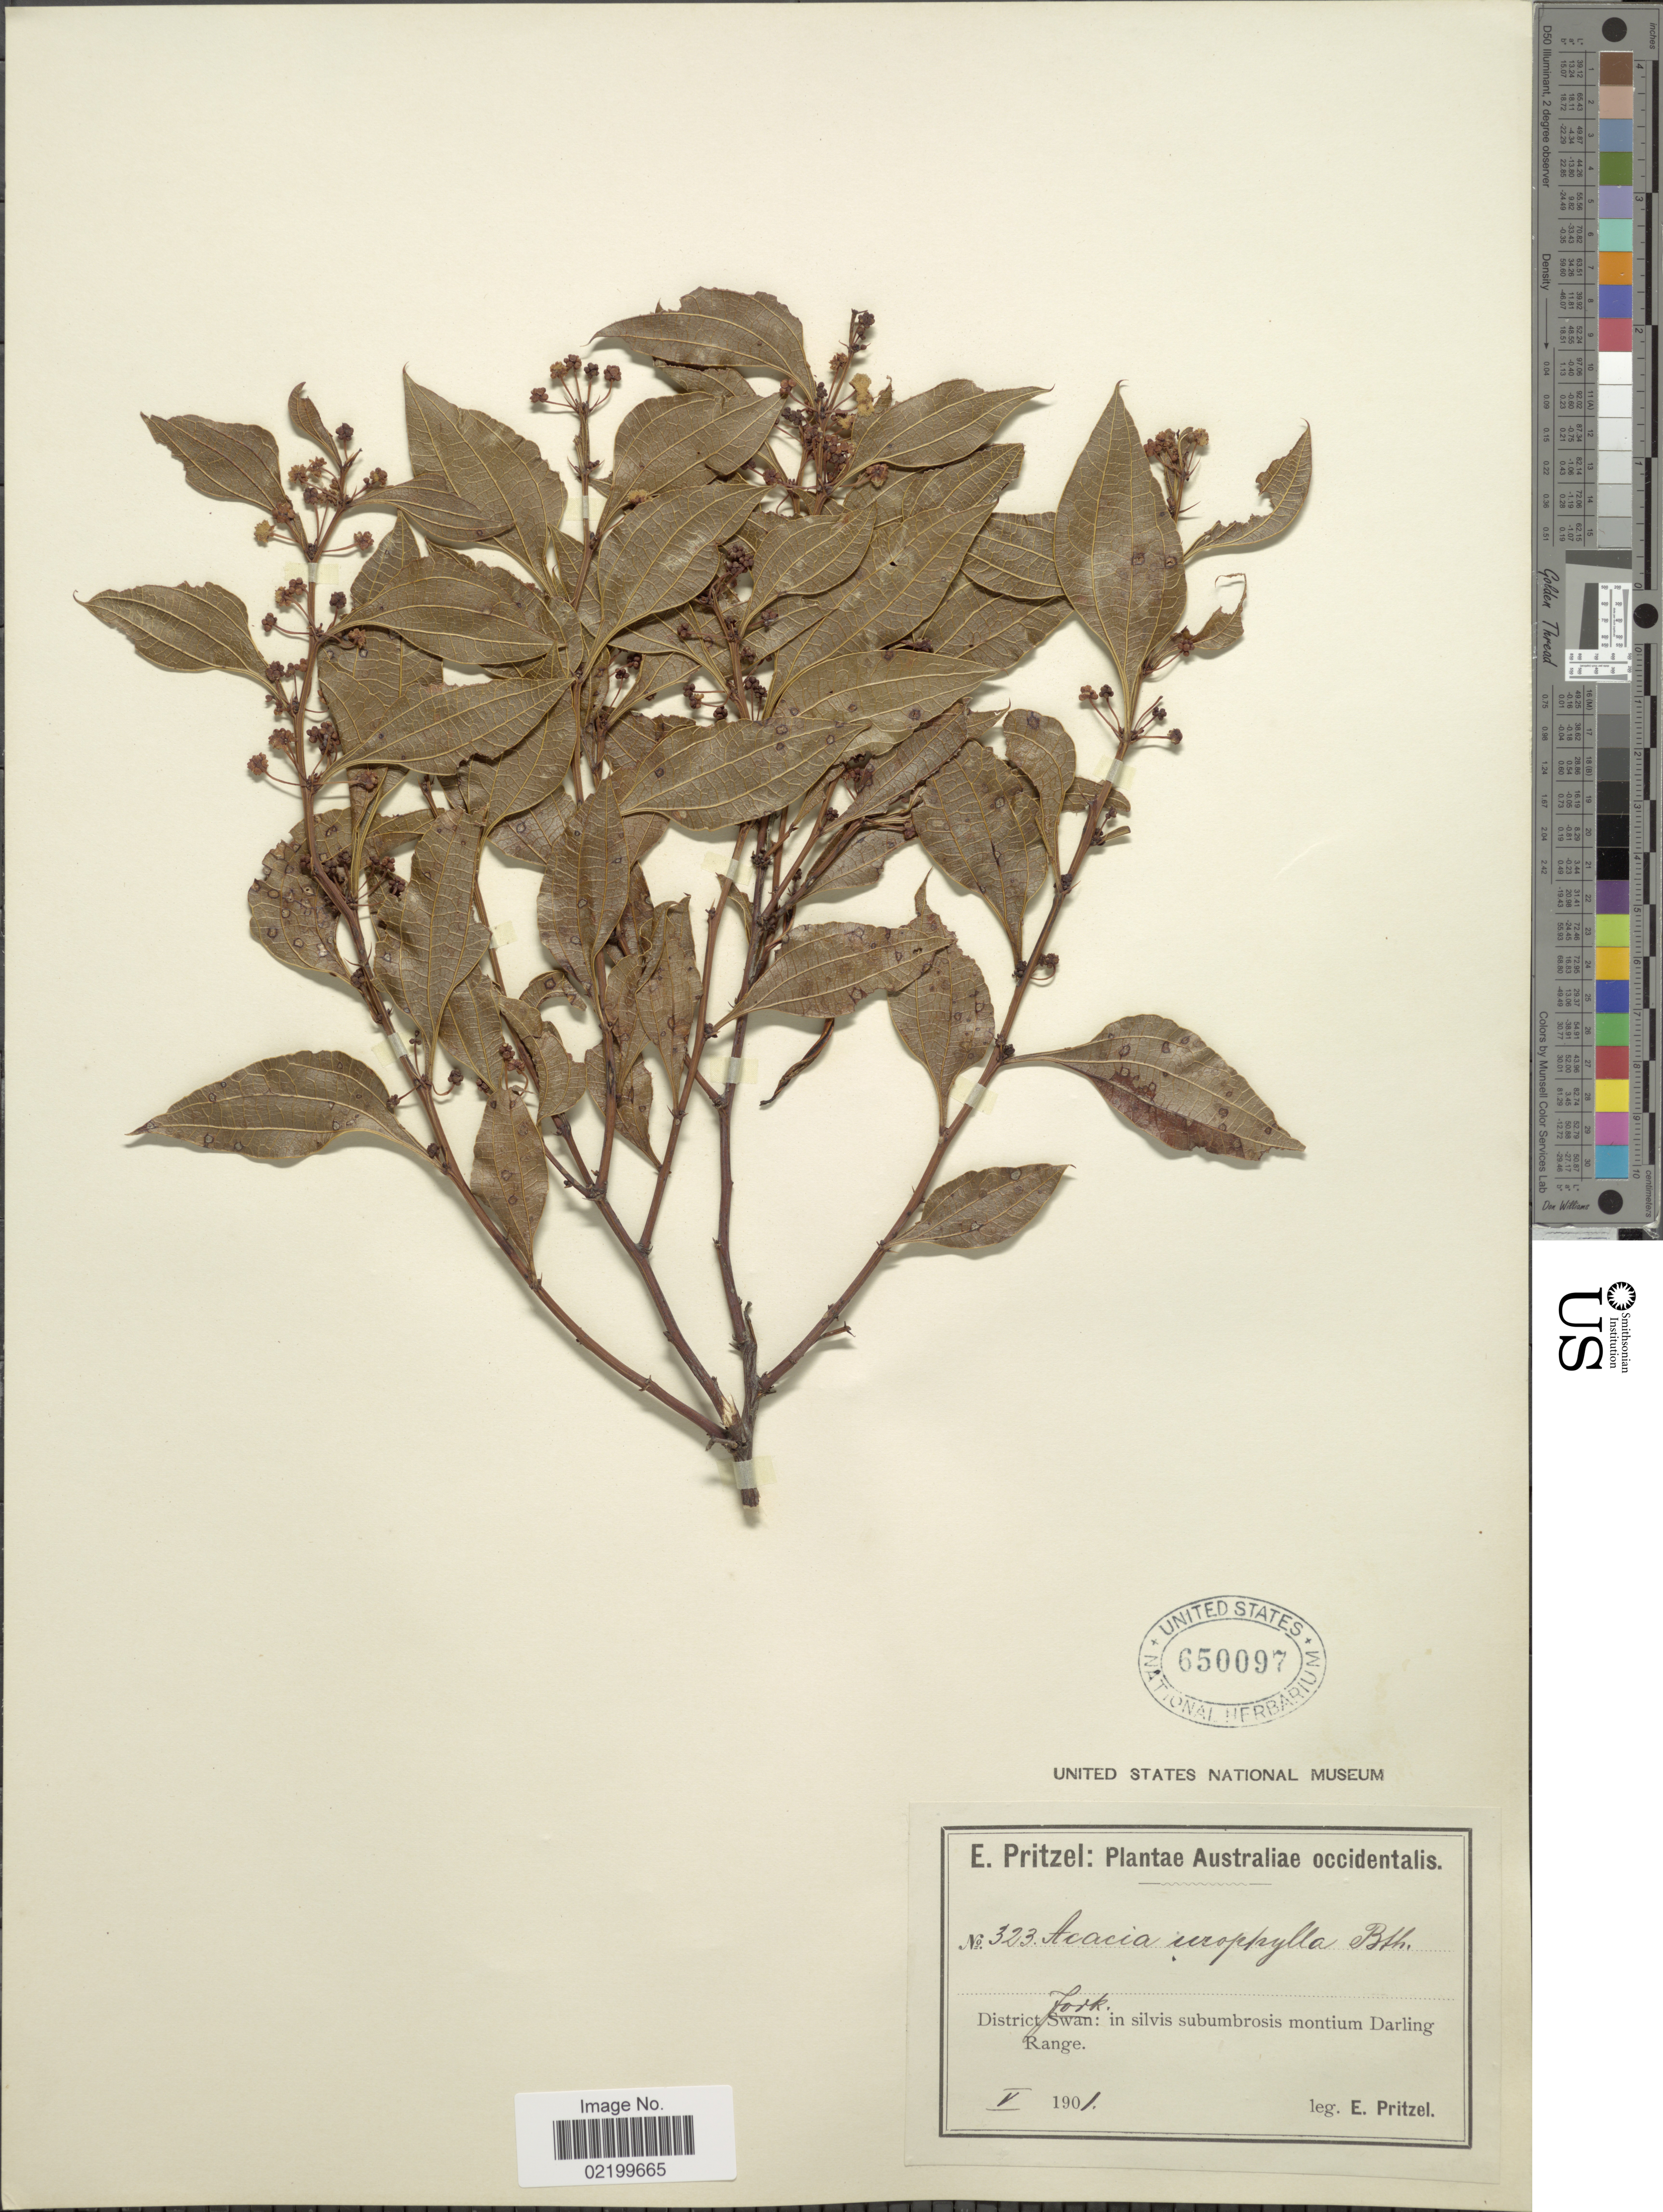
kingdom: Plantae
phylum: Tracheophyta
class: Magnoliopsida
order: Fabales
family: Fabaceae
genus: Acacia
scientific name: Acacia urophylla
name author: Benth.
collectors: E. G. Pritzel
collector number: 323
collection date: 1901-05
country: Australia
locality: District Jork: in silvis sumumbrosis montium Darling Range.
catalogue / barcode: US 650097